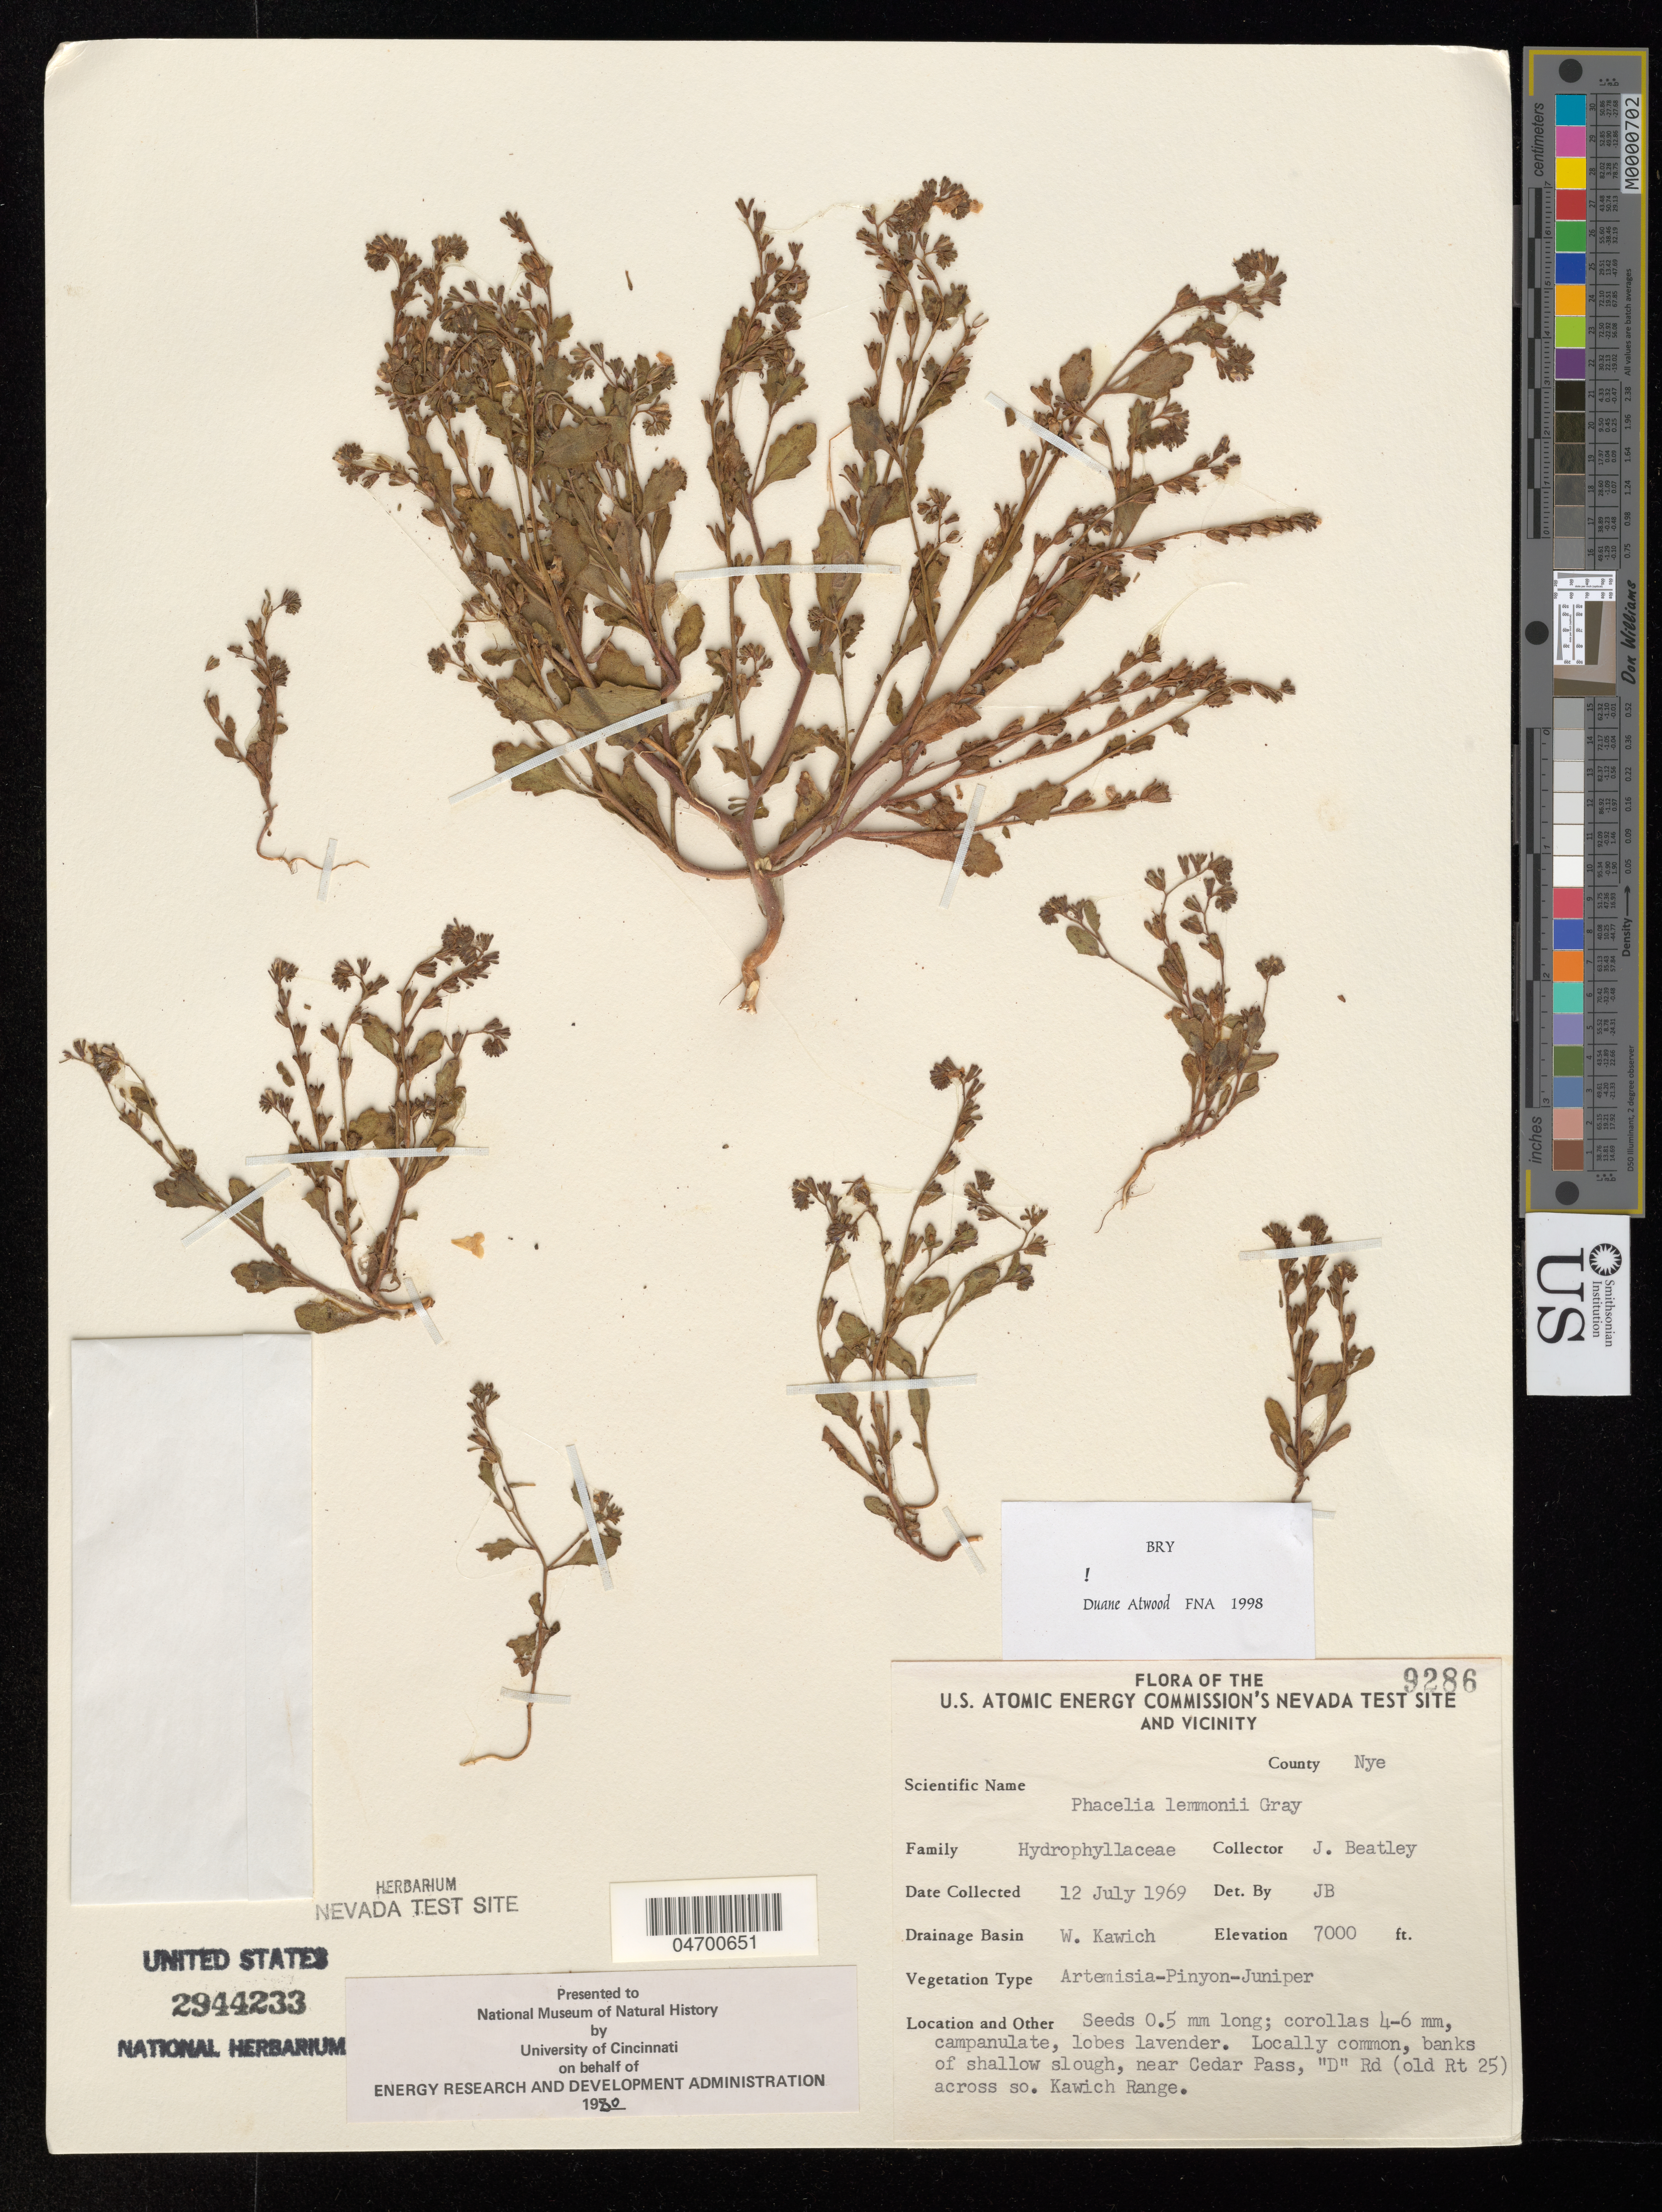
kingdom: Plantae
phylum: Tracheophyta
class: Magnoliopsida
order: Boraginales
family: Hydrophyllaceae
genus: Phacelia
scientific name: Phacelia lemmonii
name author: A. Gray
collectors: J. Beatley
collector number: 9286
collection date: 1969-07-12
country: United States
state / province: Nevada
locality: The U.S. Atomic Energy Commission's Nevada Test Site and Vicinity. County Nye. Drainage Basin W. Kawich. Near Cedar Pass, "D" Rd (old Rt 25) across so. Kawich Range.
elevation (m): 2134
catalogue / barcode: US 2944233